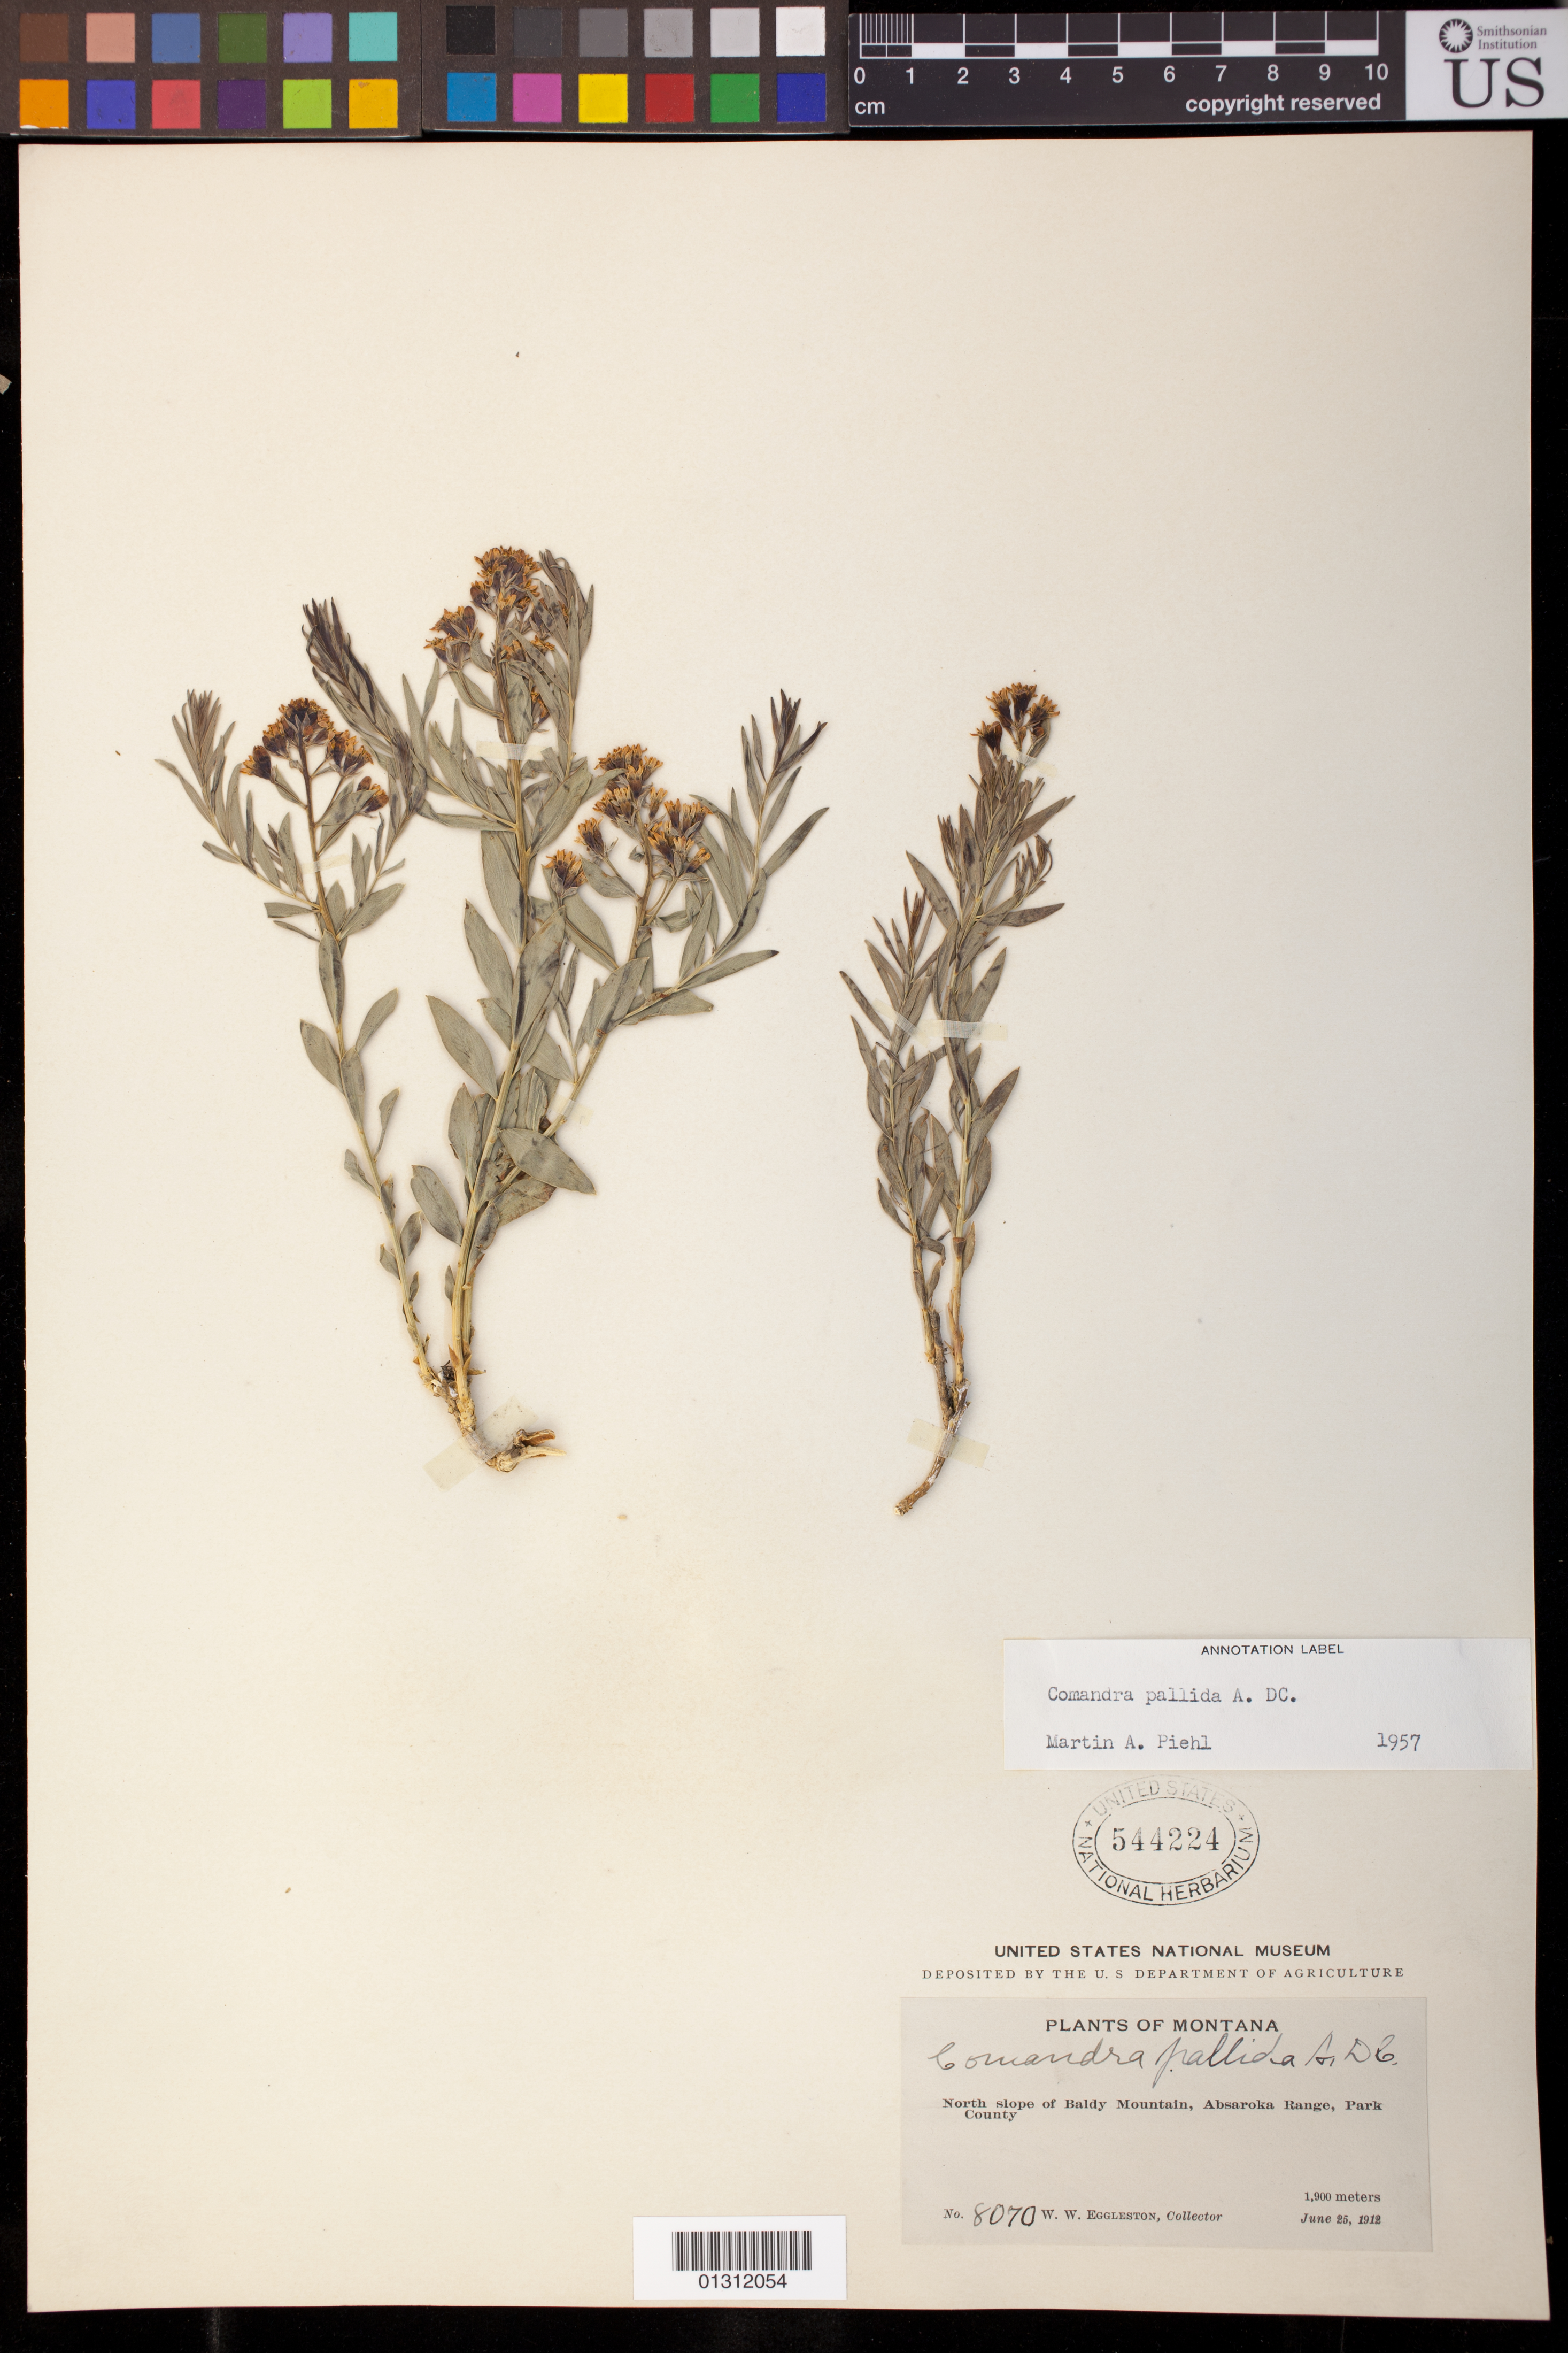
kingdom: Plantae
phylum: Tracheophyta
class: Magnoliopsida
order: Santalales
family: Comandraceae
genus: Comandra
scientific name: Comandra pallida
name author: A. DC.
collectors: W. W. Eggleston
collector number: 8070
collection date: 1912-06-25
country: United States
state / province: Montana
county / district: Park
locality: North slope of Baldy Mountain, Absaroka Range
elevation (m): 1900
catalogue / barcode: US 544224